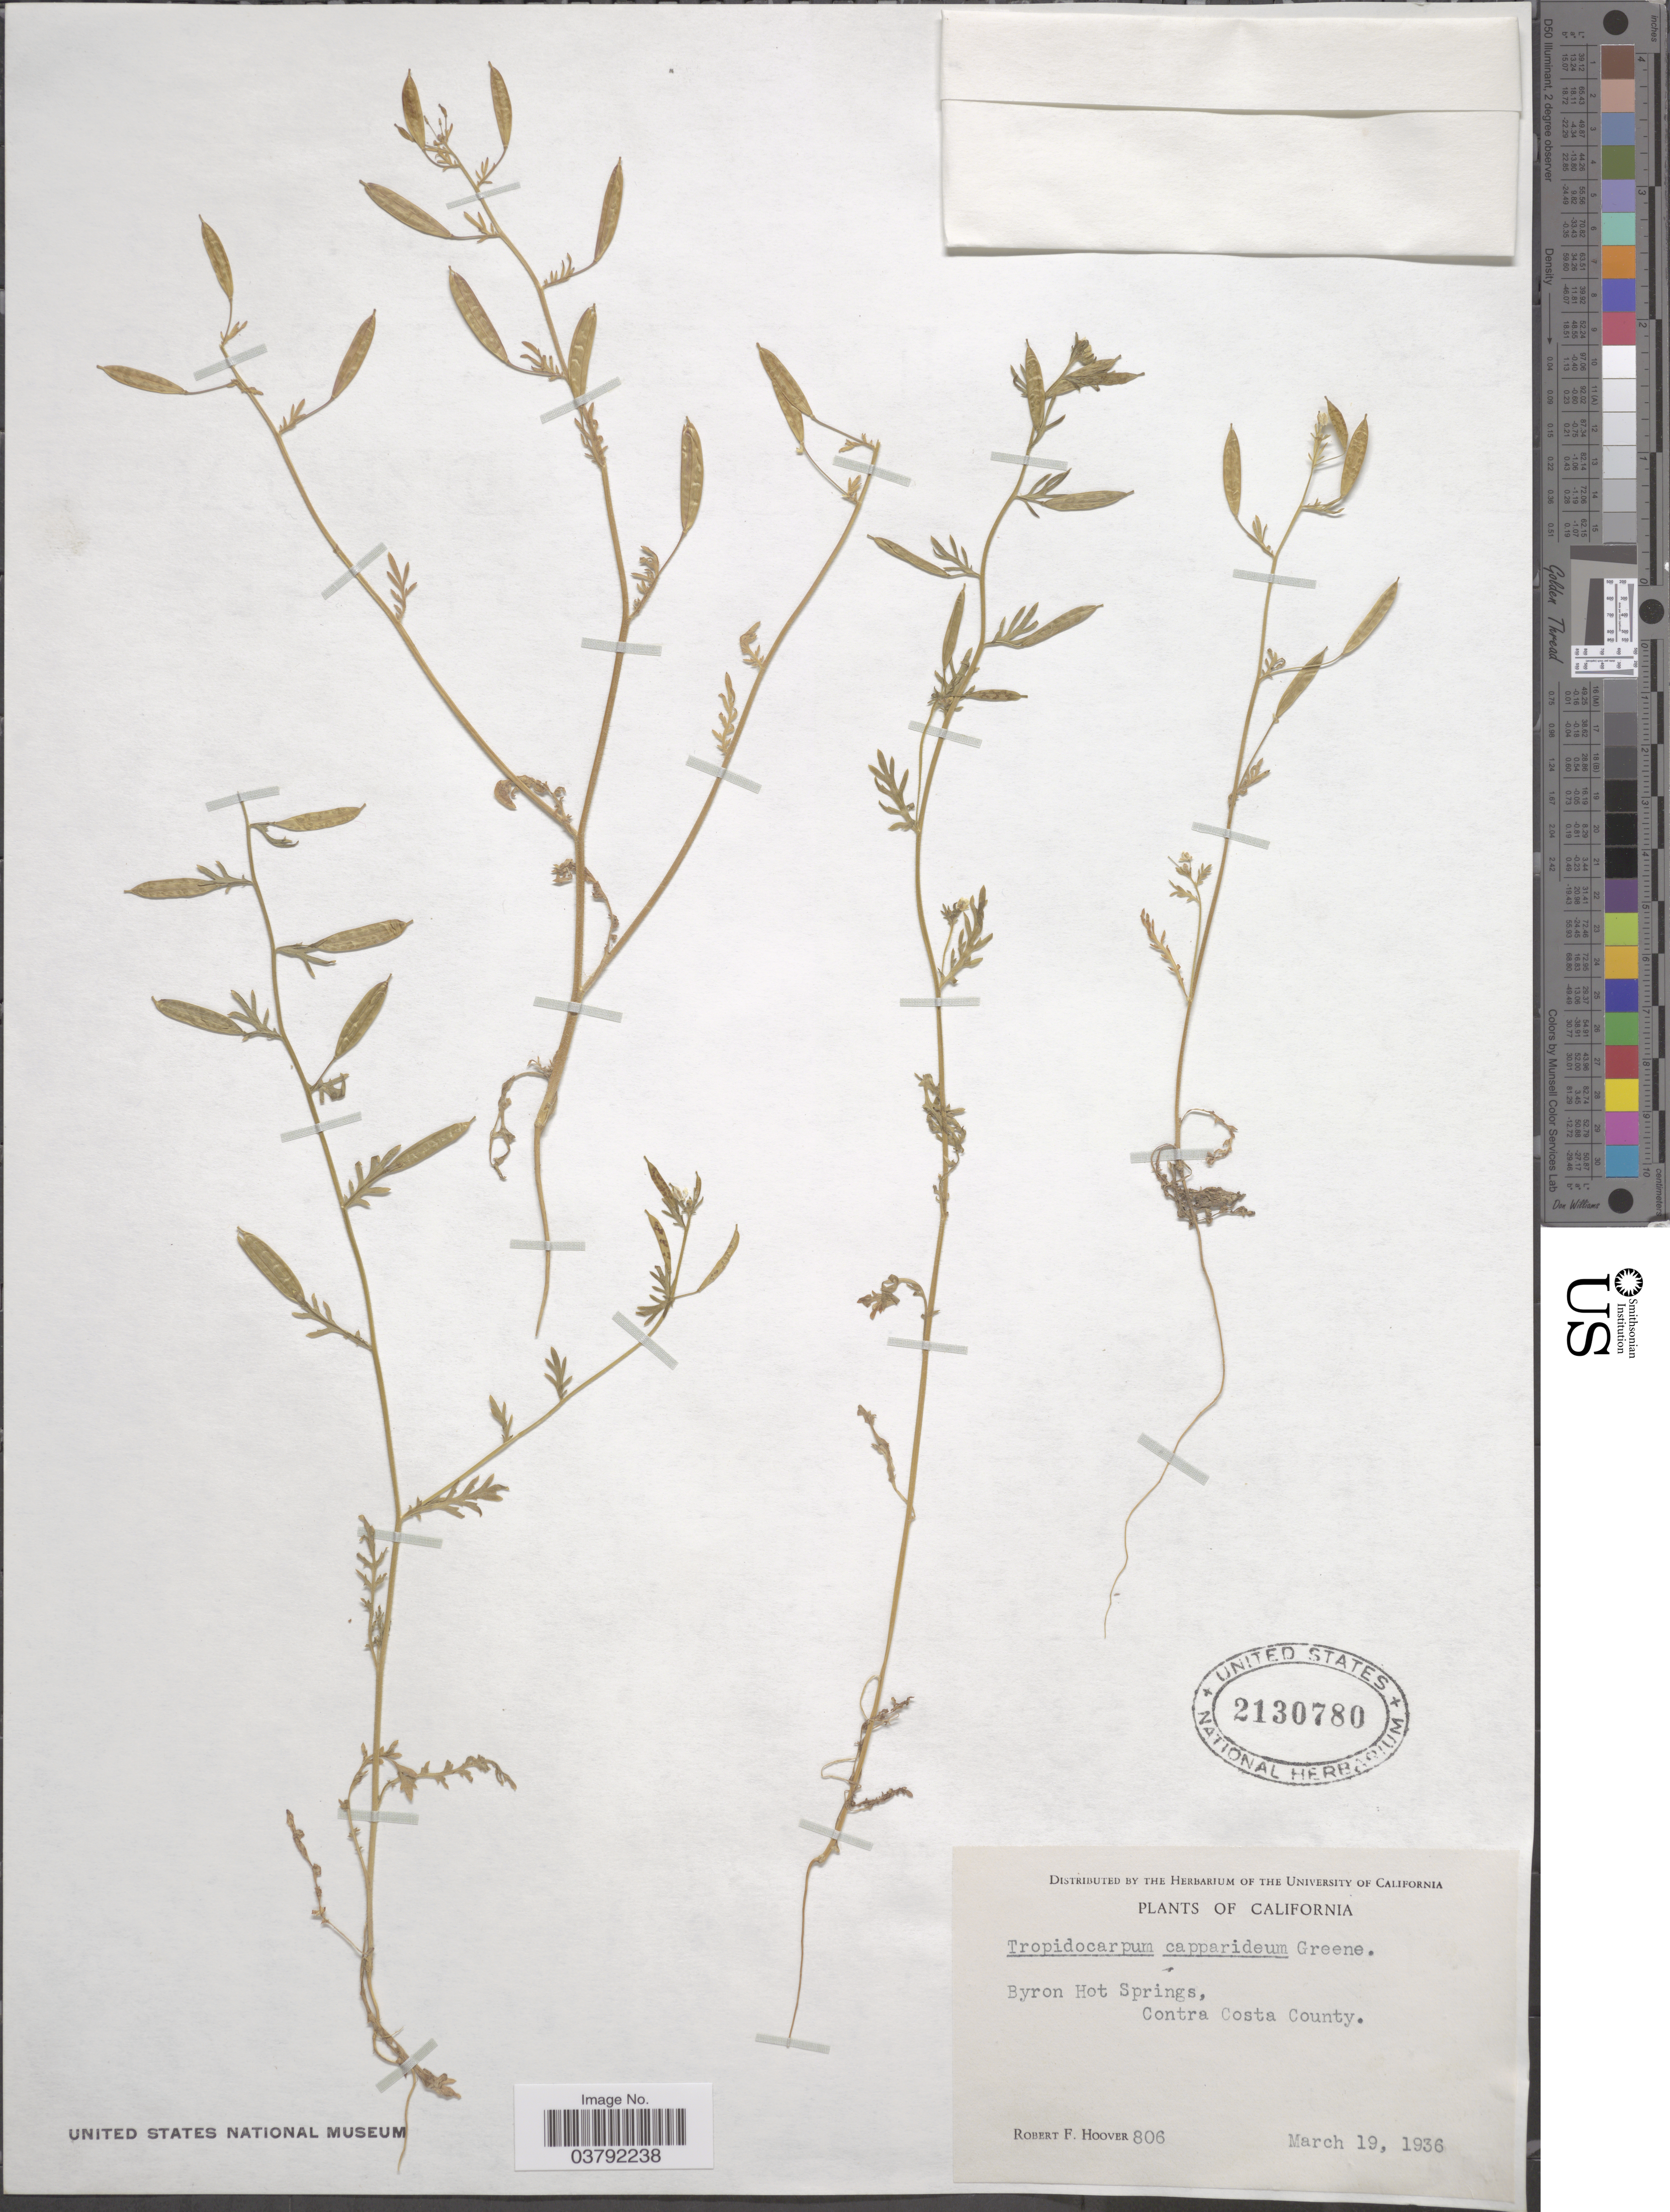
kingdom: Plantae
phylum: Tracheophyta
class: Magnoliopsida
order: Brassicales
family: Brassicaceae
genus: Tropidocarpum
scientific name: Tropidocarpum capparideum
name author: (Al-Shehbaz) Al-Shehbaz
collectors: R. F. Hoover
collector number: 806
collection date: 1936-03-19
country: United States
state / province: California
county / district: Contra Costa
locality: Byron Hot Springs, Contra Costa County.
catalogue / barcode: US 2130780